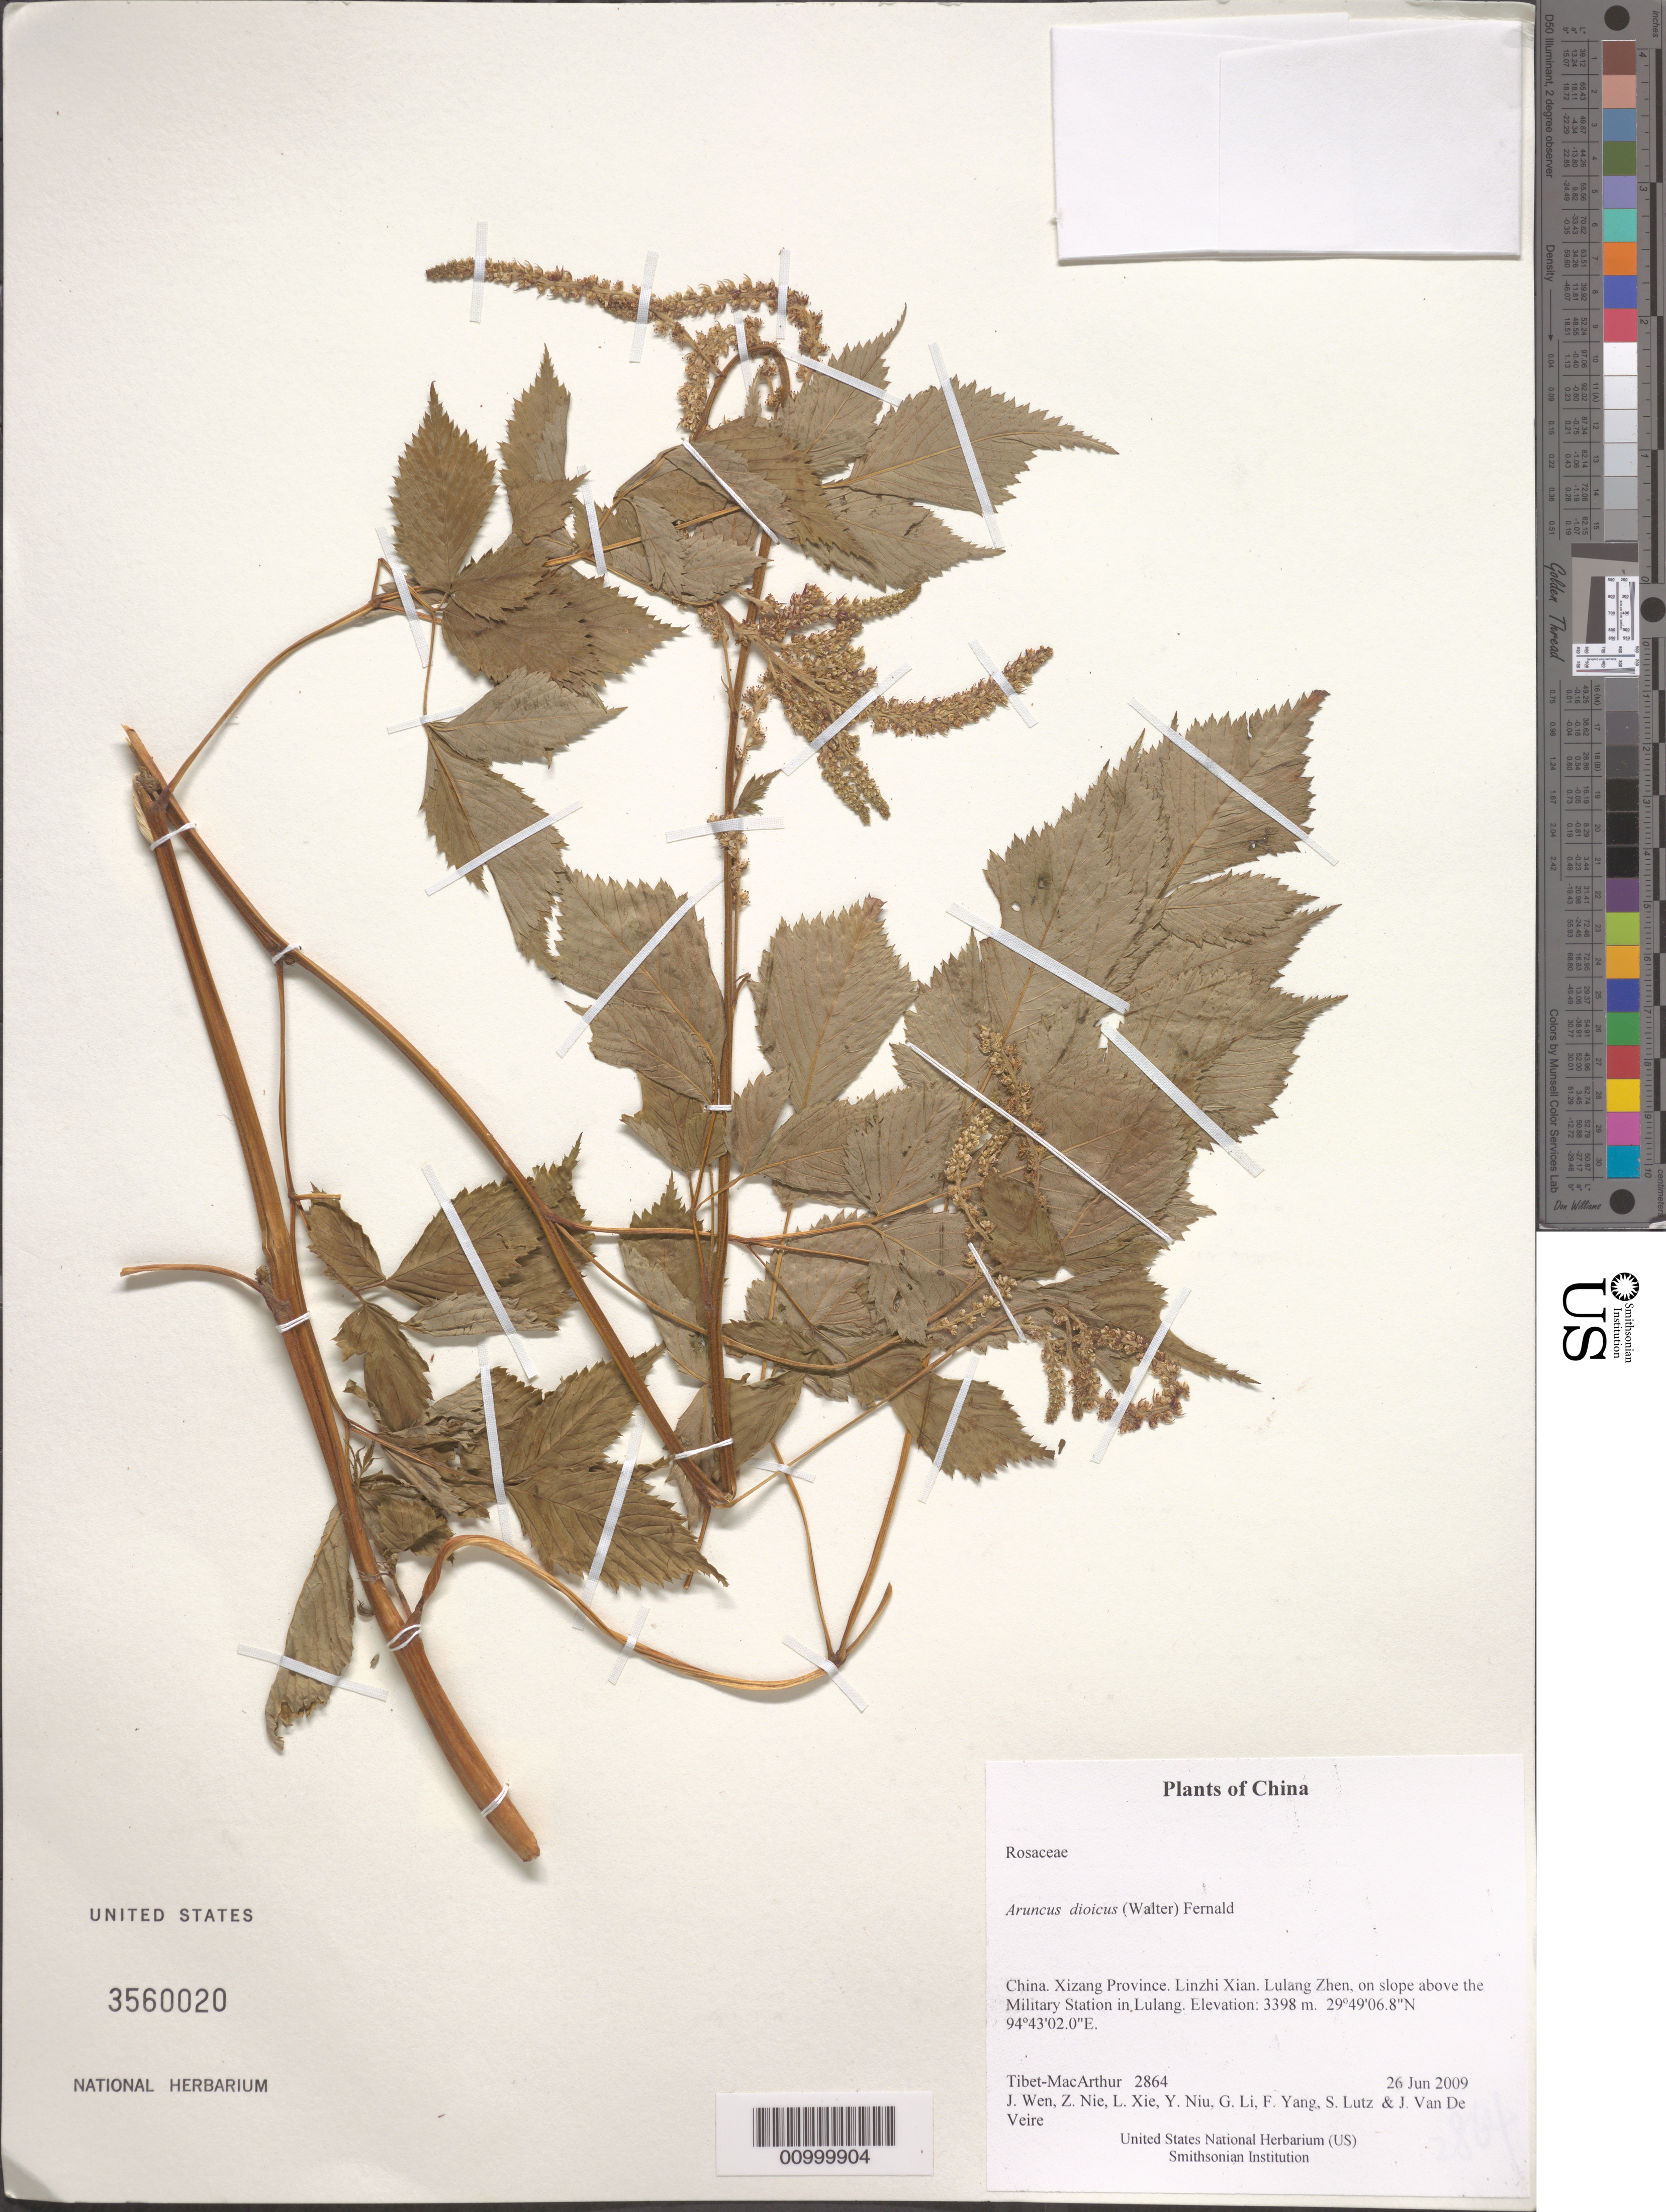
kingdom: Plantae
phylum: Tracheophyta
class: Magnoliopsida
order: Rosales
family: Rosaceae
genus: Aruncus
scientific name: Aruncus dioicus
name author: (Walter) Fernald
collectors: Tibet-MacArthur, J. Wen, Z. Nie, L. Xie, Y. Niu, G. Li, F. Yang, S. Lutz & J. Van De Veire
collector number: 2864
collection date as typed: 26 Jun 2009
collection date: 2009-06-26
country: China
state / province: Xizang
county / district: Linzhi Xian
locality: Lulang Zhen, on slope above the Military Station in Lulang.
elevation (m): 3398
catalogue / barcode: US 3560020